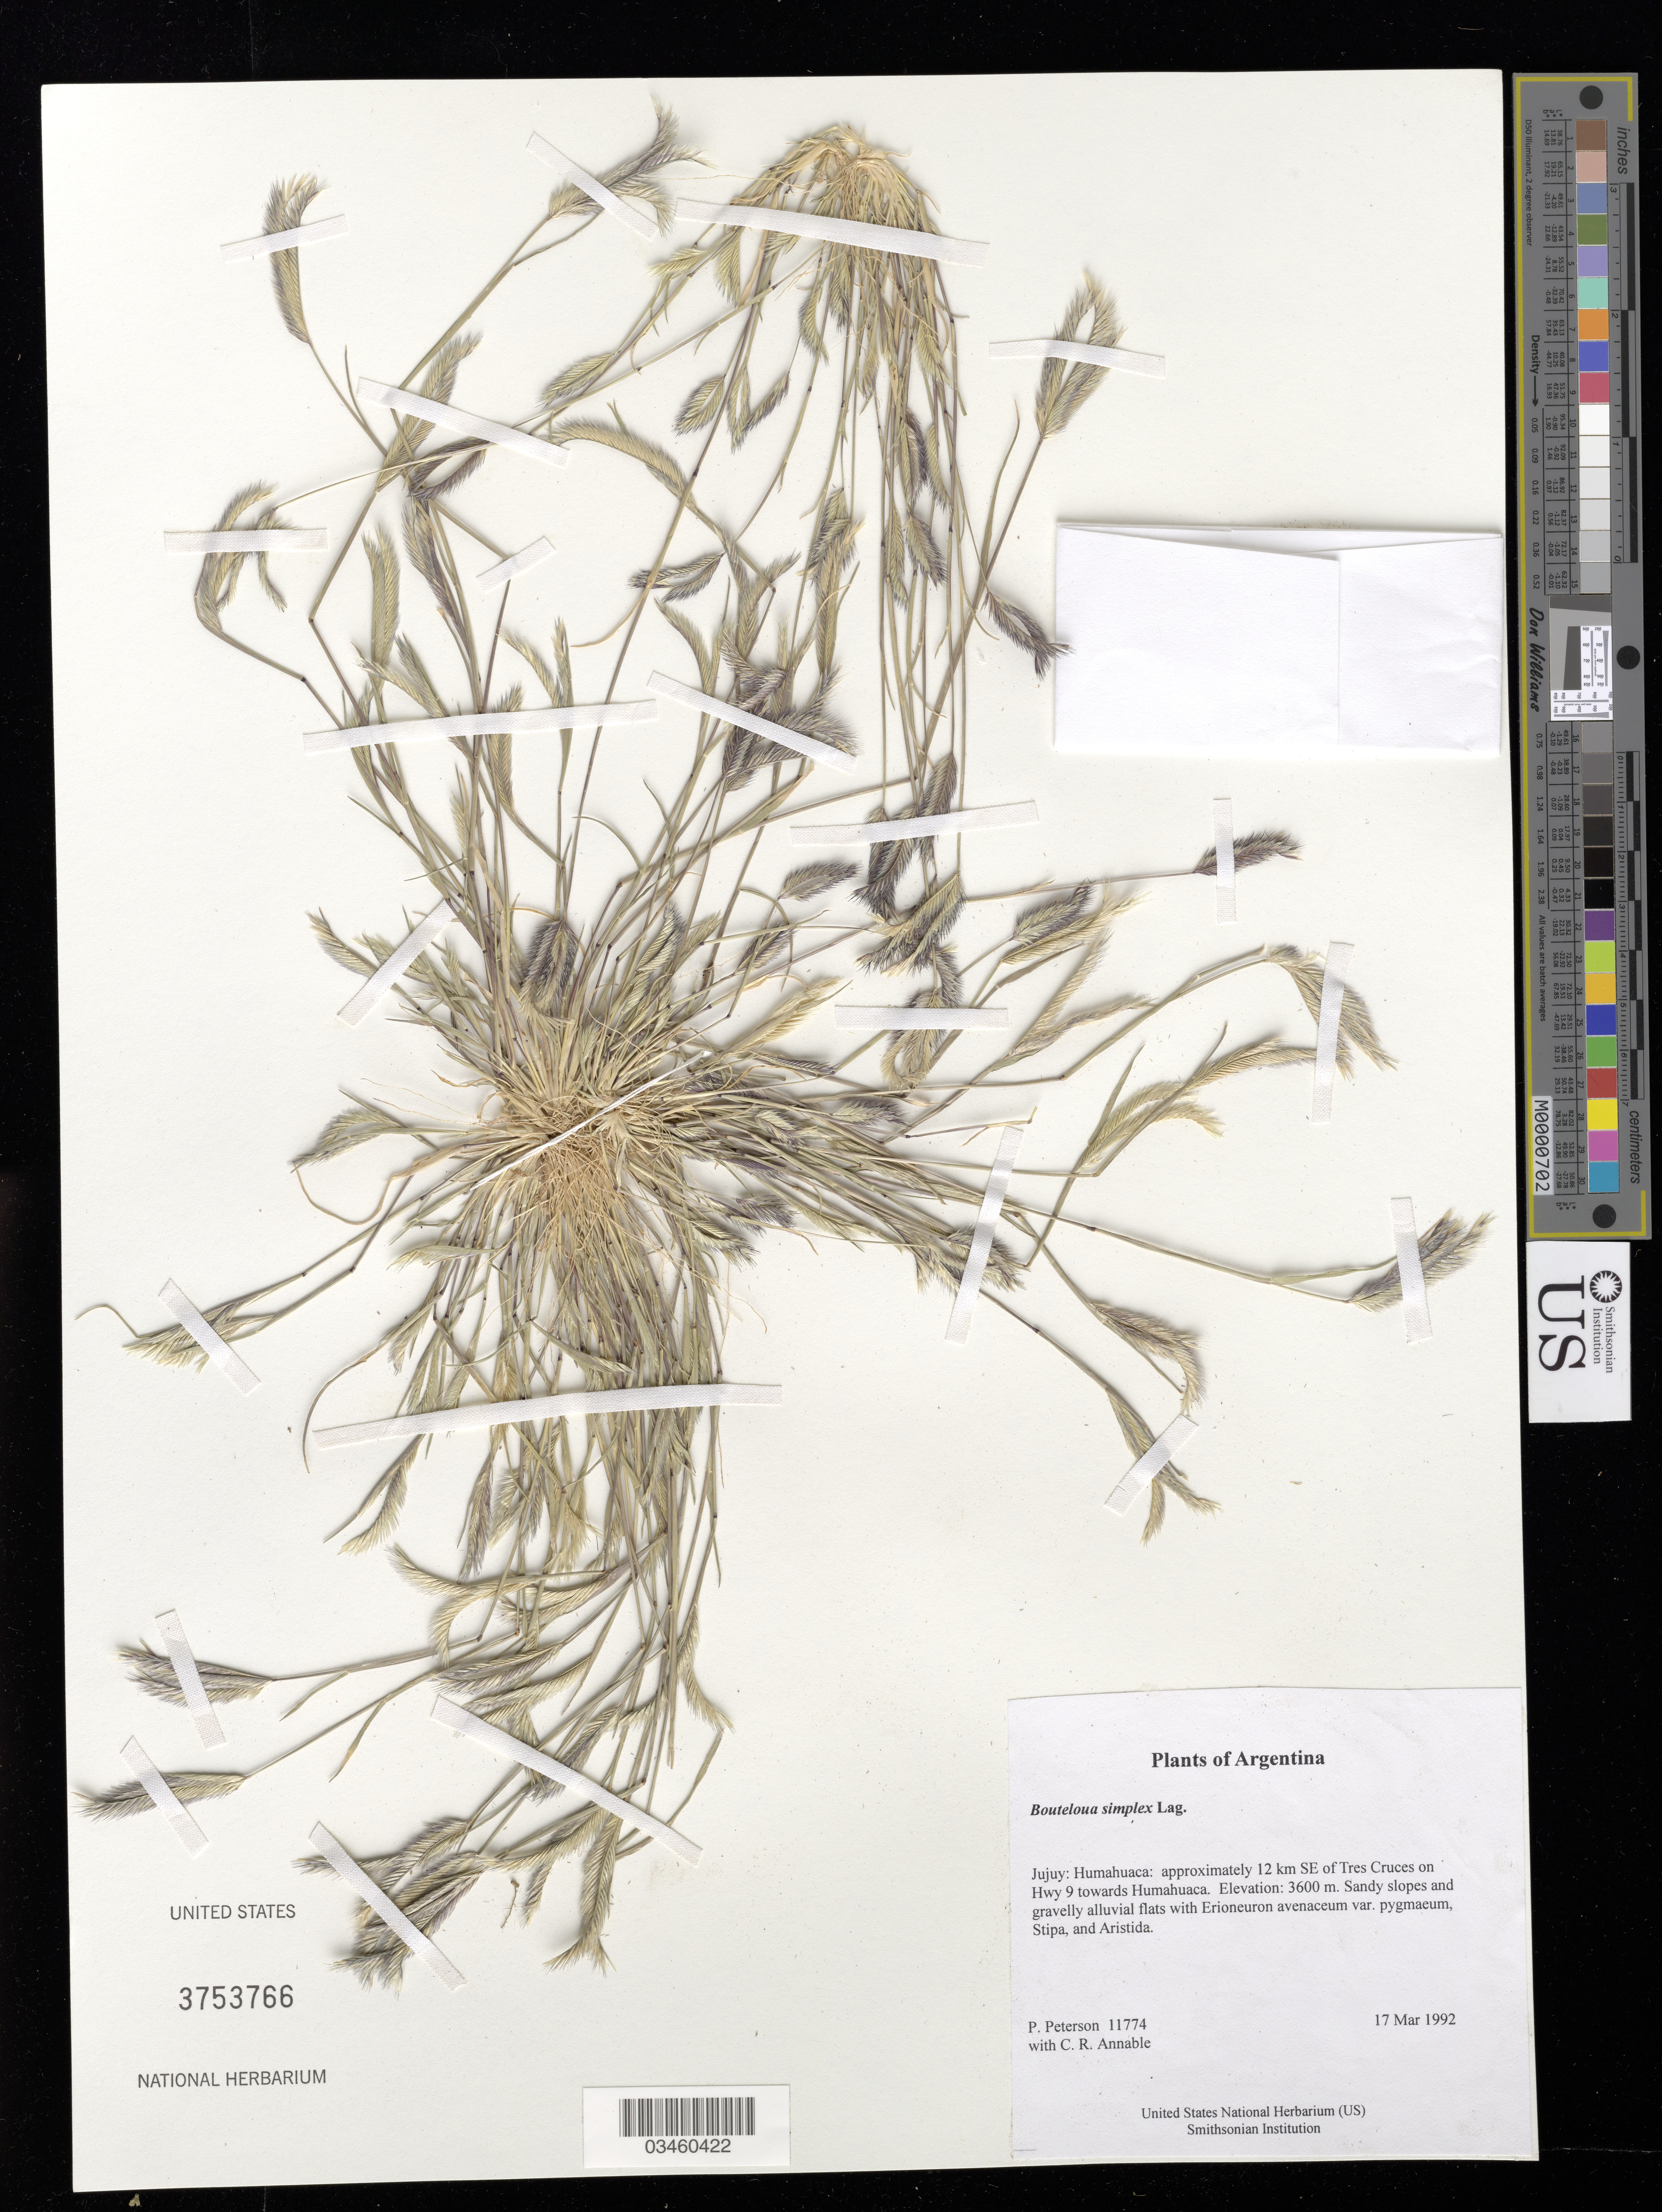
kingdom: Plantae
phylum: Tracheophyta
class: Liliopsida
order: Poales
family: Poaceae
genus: Bouteloua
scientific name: Bouteloua simplex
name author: Lag.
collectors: P. M. Peterson & C. R. Annable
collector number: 11774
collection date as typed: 17 Mar 1992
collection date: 1992-03-17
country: Argentina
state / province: Jujuy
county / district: Humahuaca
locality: approximately 12 km SE of Tres Cruces on Hwy 9 towards Humahuaca.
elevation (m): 3600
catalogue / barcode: US 3753766